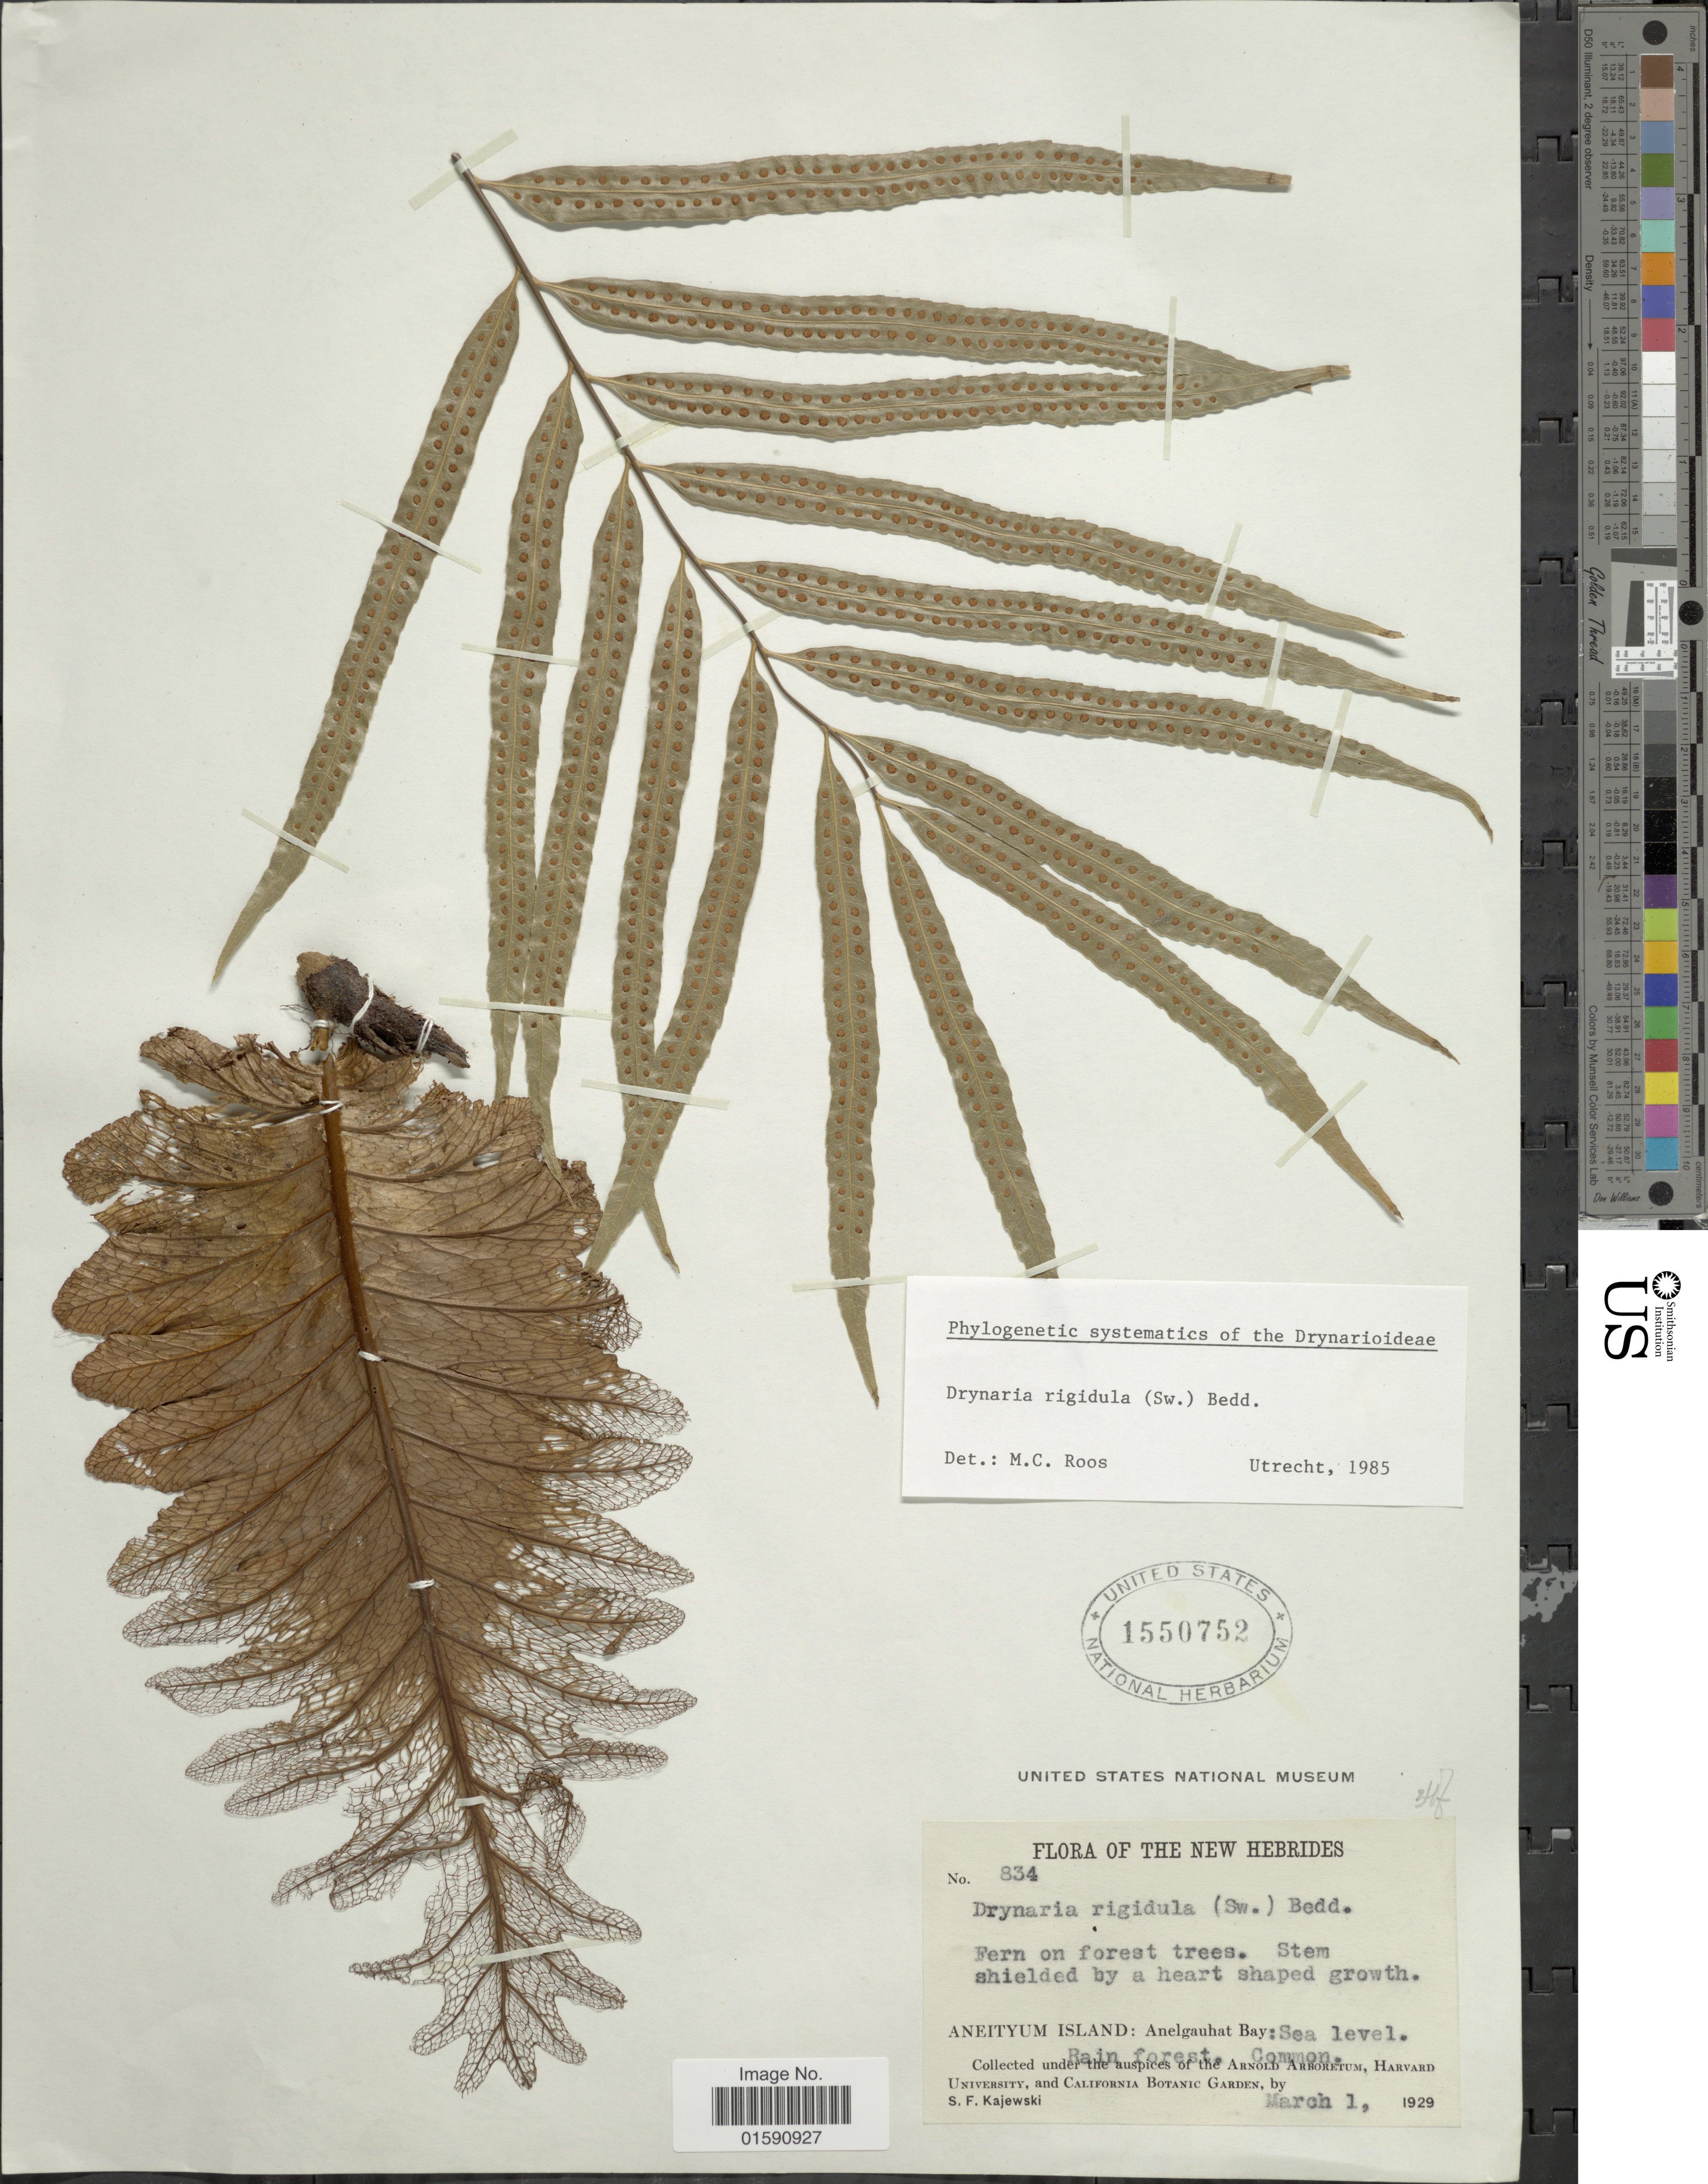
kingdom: Plantae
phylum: Tracheophyta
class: Polypodiopsida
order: Polypodiales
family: Polypodiaceae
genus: Drynaria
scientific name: Drynaria rigidula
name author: (Sw.) Bedd.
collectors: S. Kajewski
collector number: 834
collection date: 1929-03-01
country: Vanuatu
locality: The New Hebrides. Aneityum Island: Anelgauhat Bay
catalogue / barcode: US 1550752